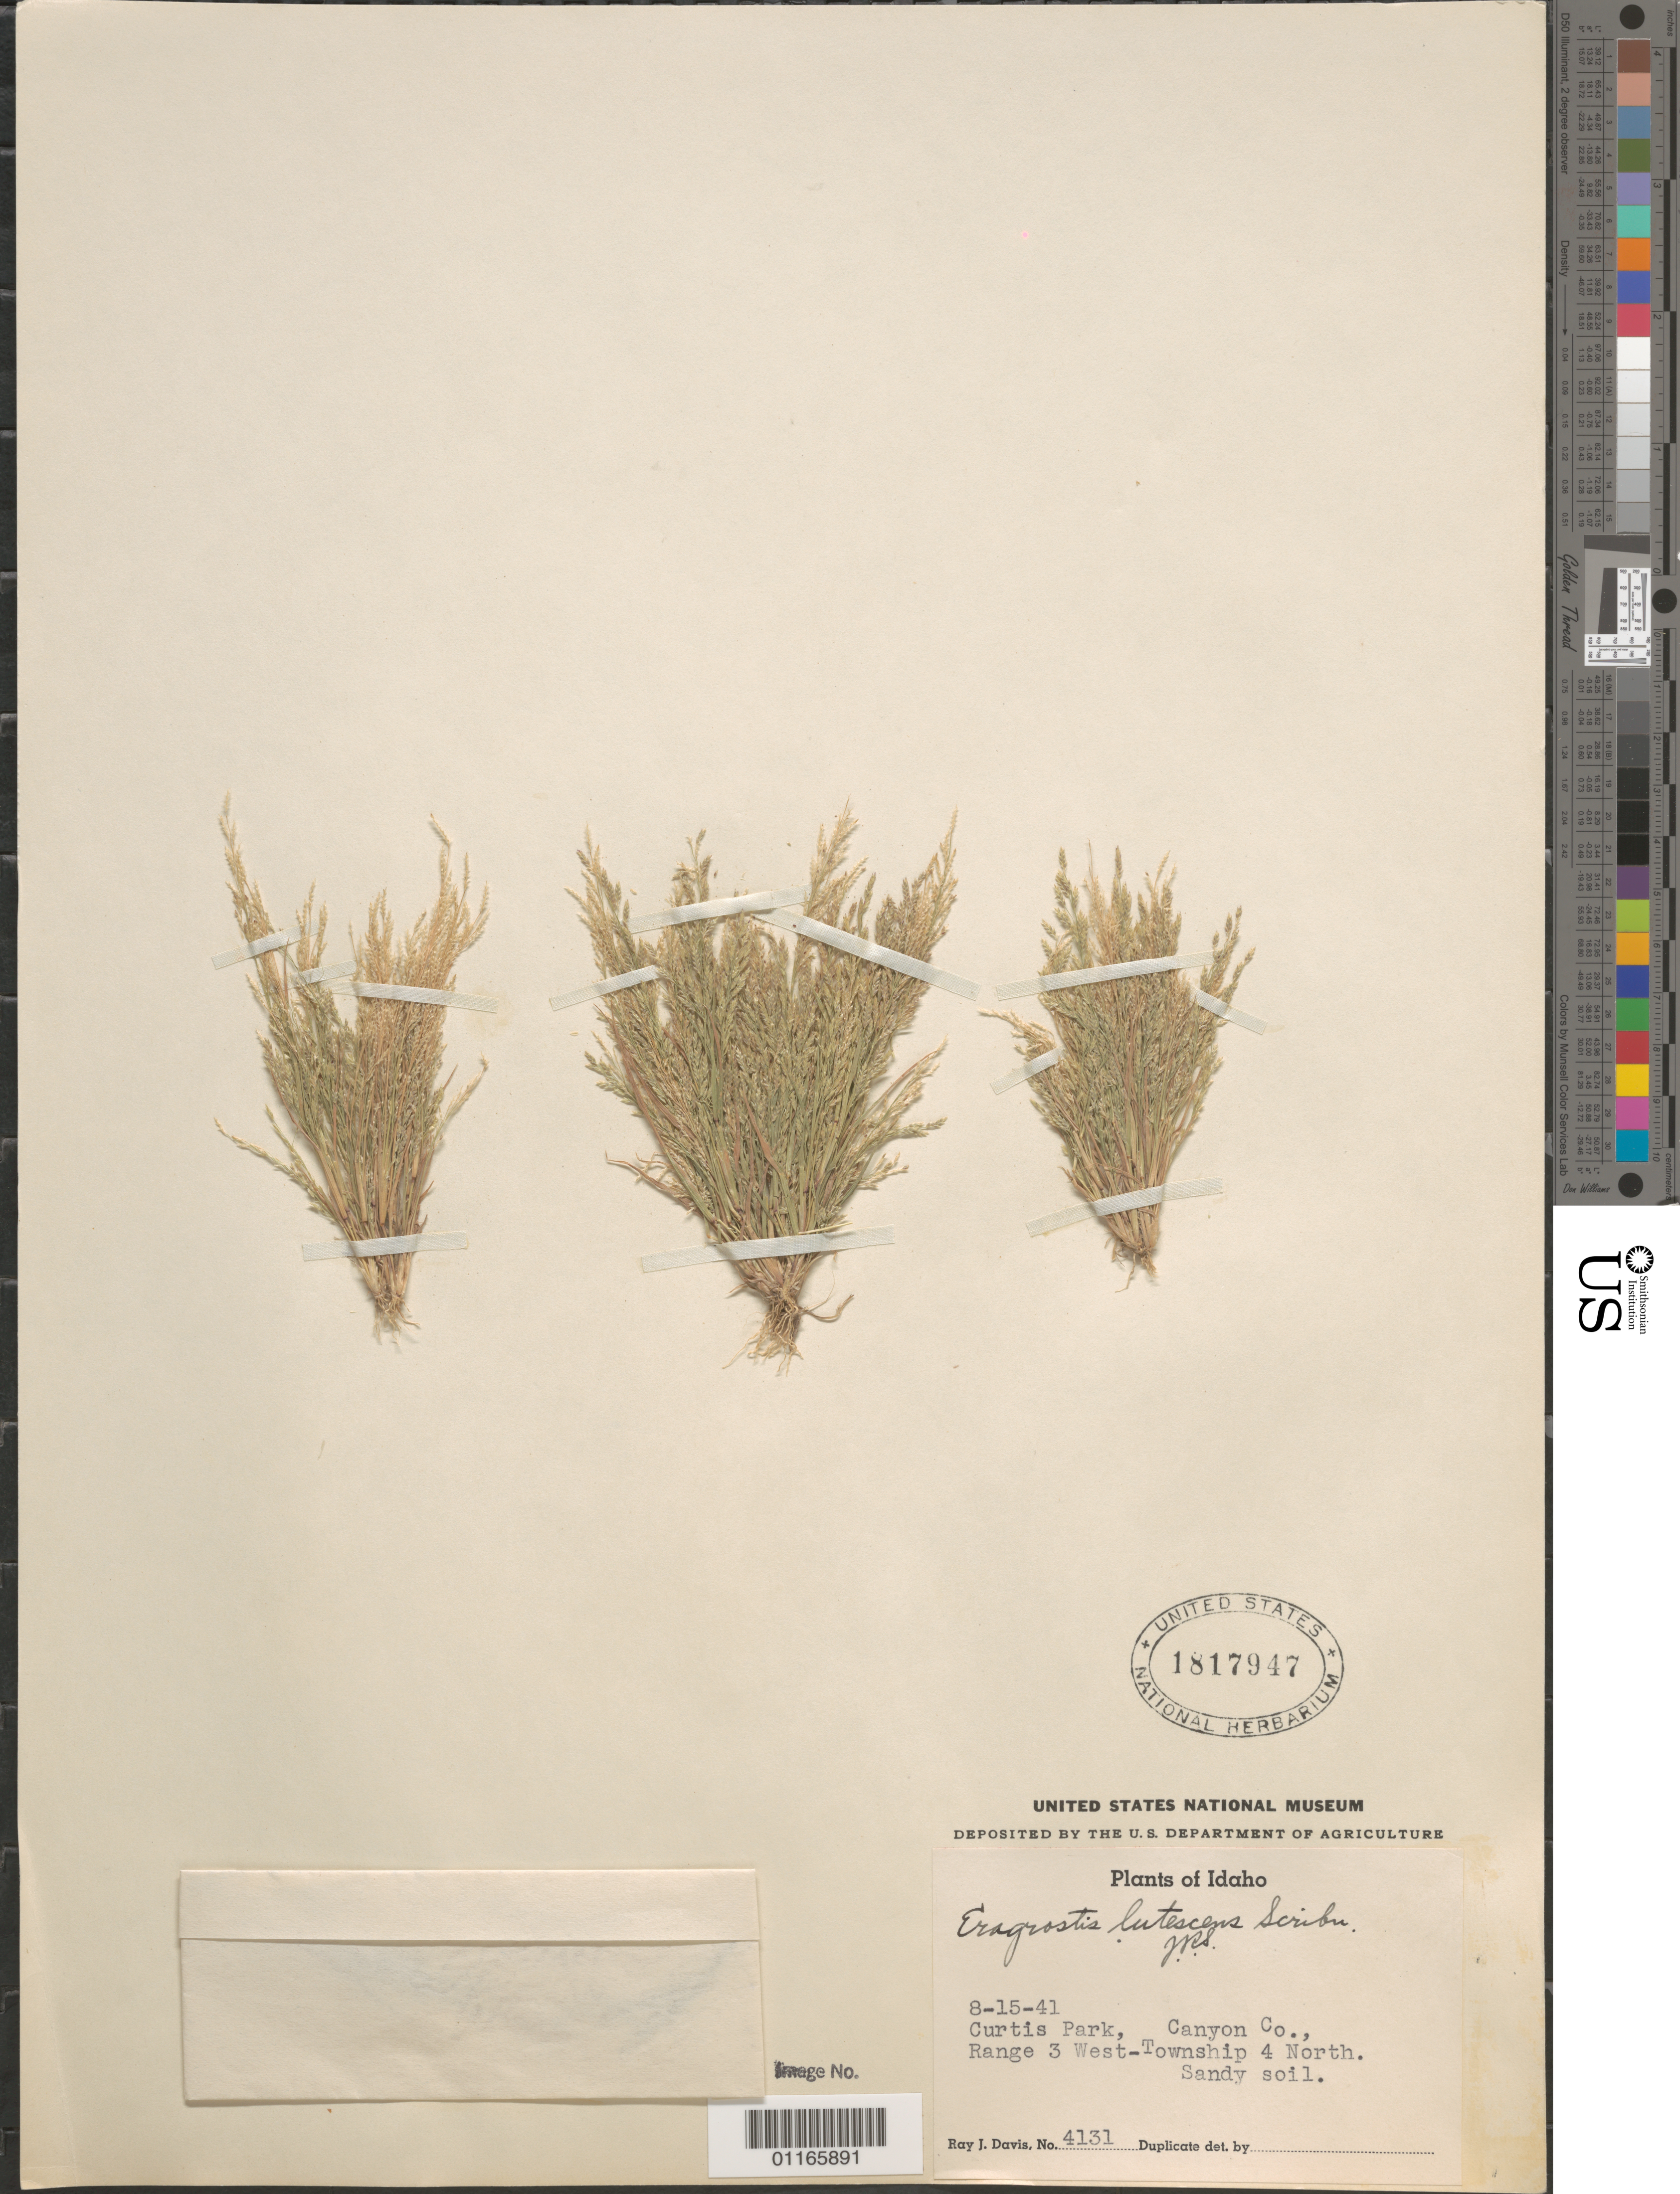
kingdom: Plantae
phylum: Tracheophyta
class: Liliopsida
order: Poales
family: Poaceae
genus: Eragrostis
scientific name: Eragrostis lutescens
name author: Scribn.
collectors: R. Davis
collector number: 4131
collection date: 1941-08-15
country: United States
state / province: Idaho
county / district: Canyon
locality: Range 3 West-Township 4 North, Curtis Park.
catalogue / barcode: US 1817947